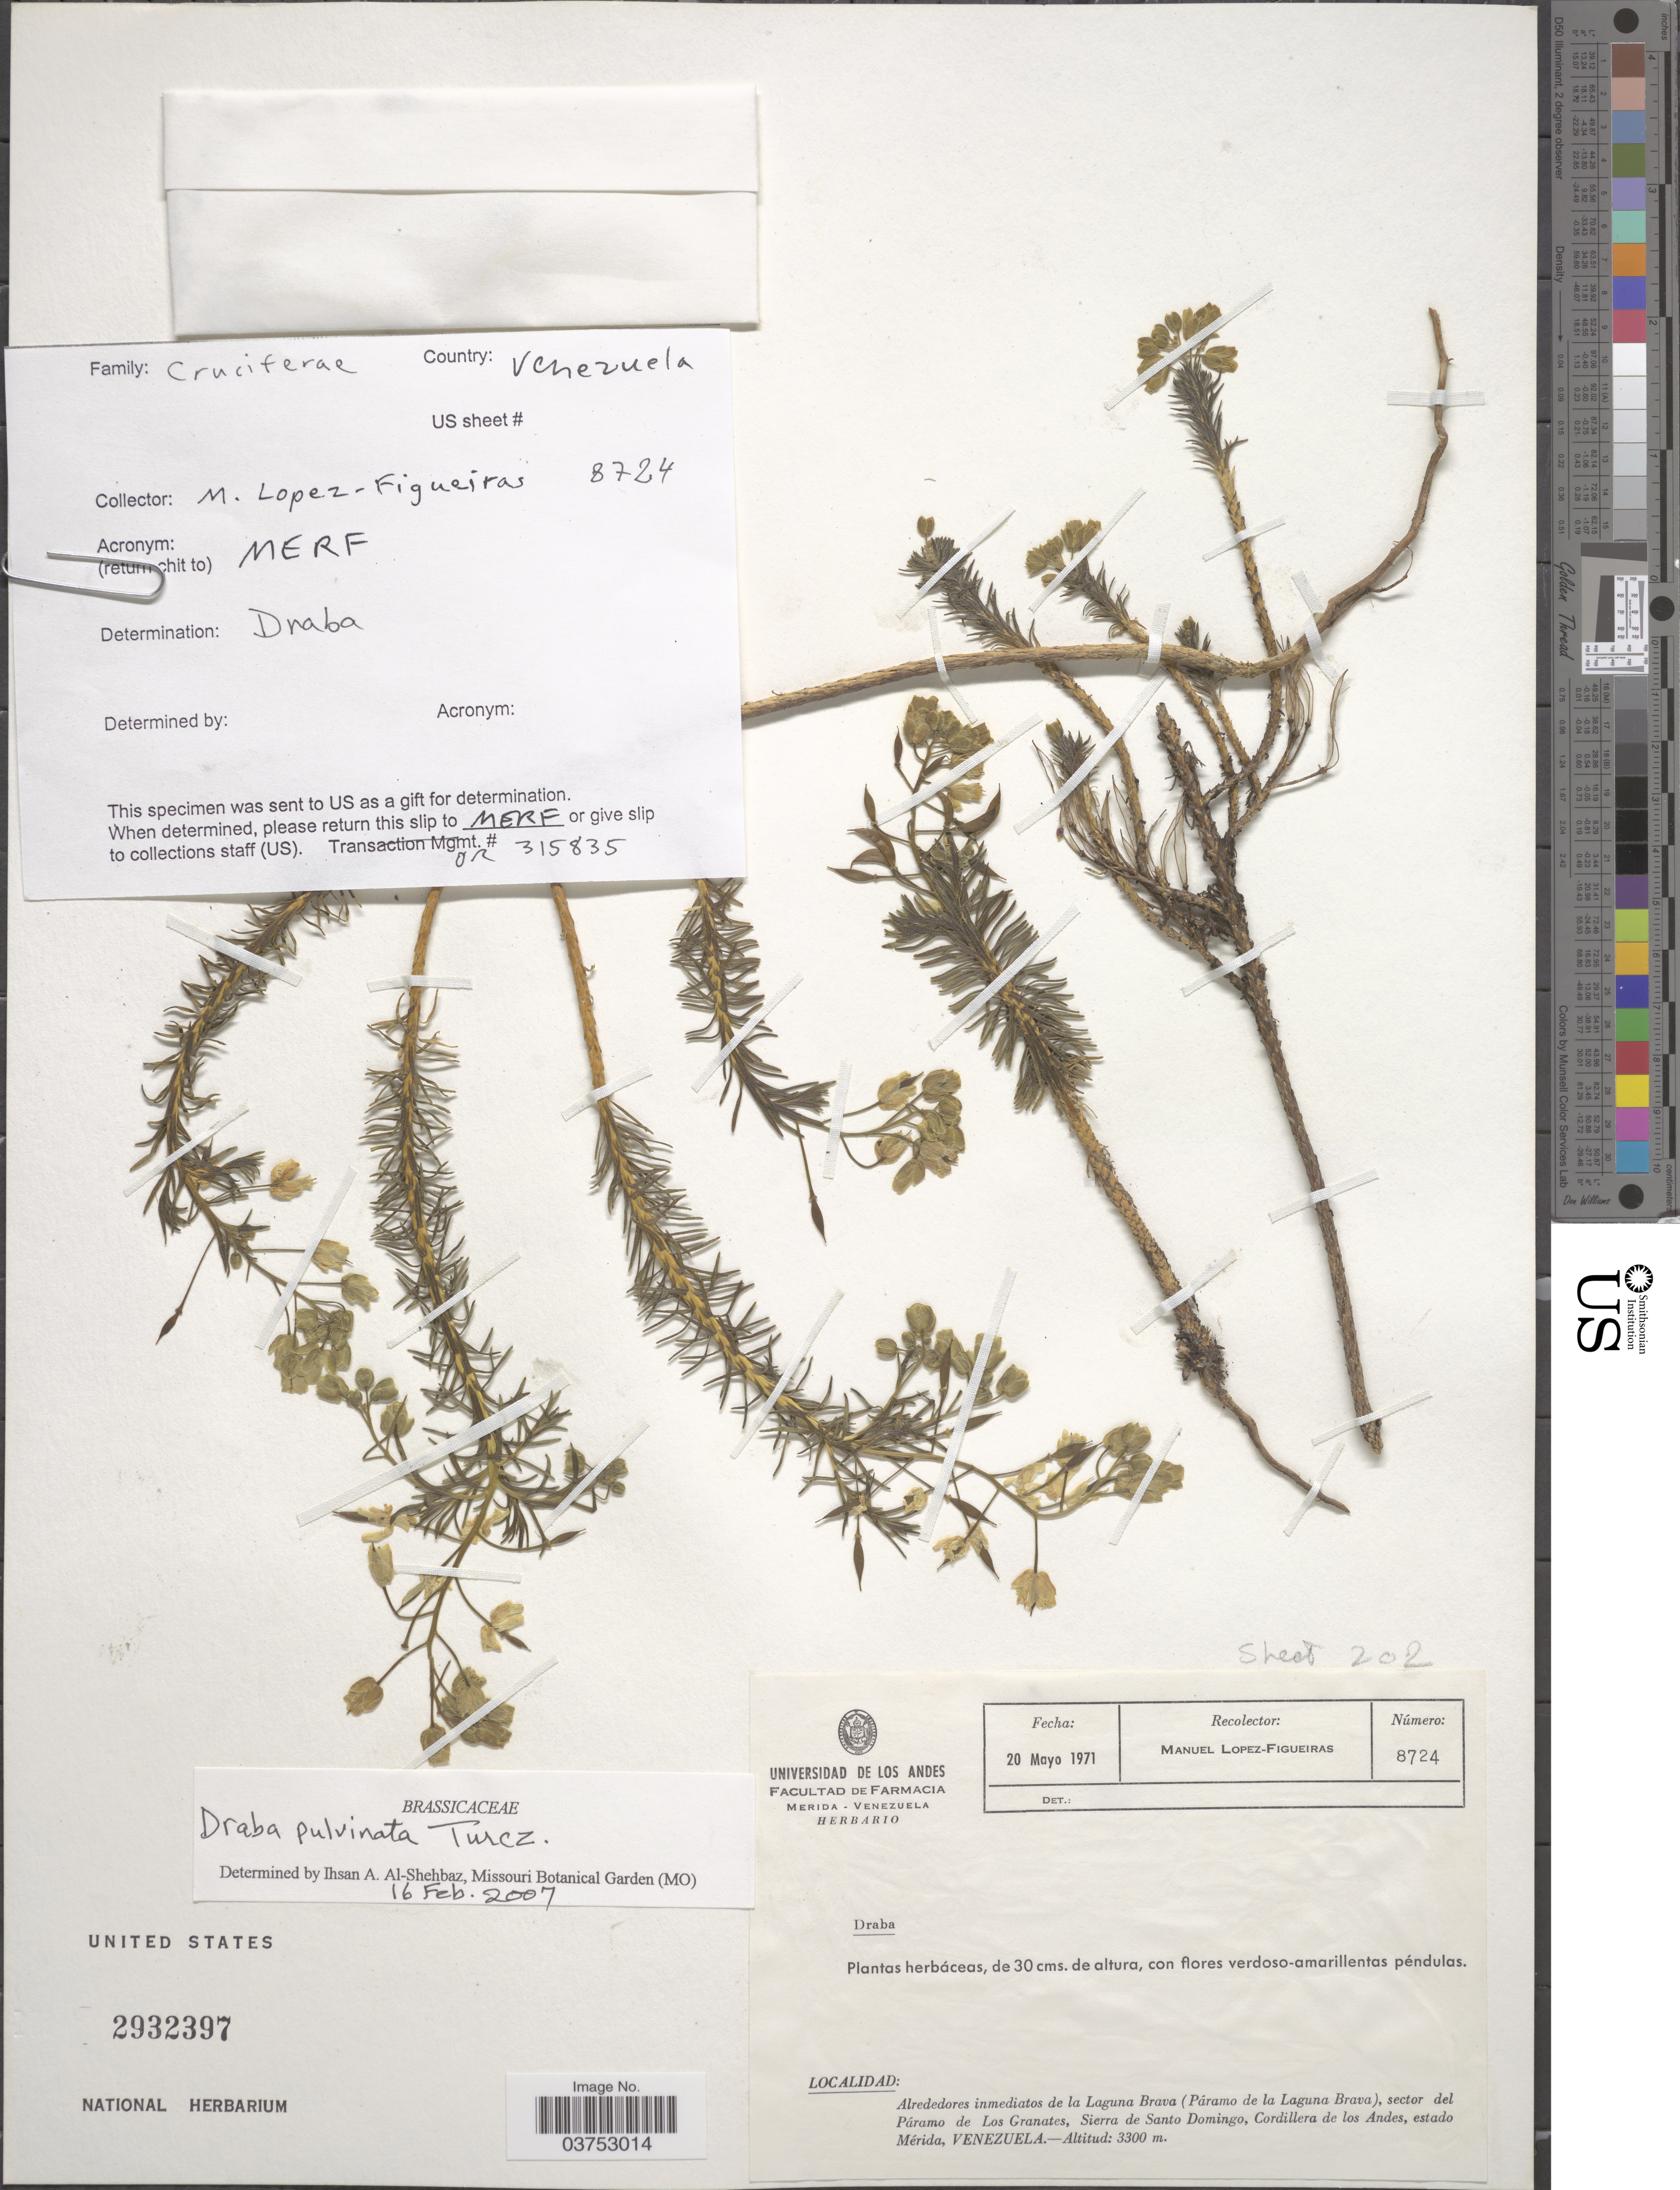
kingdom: Plantae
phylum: Tracheophyta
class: Magnoliopsida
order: Brassicales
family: Brassicaceae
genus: Draba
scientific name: Draba pulvinata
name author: Turcz.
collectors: M. López Figueiras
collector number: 8724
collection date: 1971-05-20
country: Venezuela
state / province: Mérida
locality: Alrededores inmediatos de la Laguna Brava (Páramo de la Laguna Brava), sector del Páramo de Los Granates, Sierra de Santo Domingo, Cordillera de los Andes.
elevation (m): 3300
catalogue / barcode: US 2932397